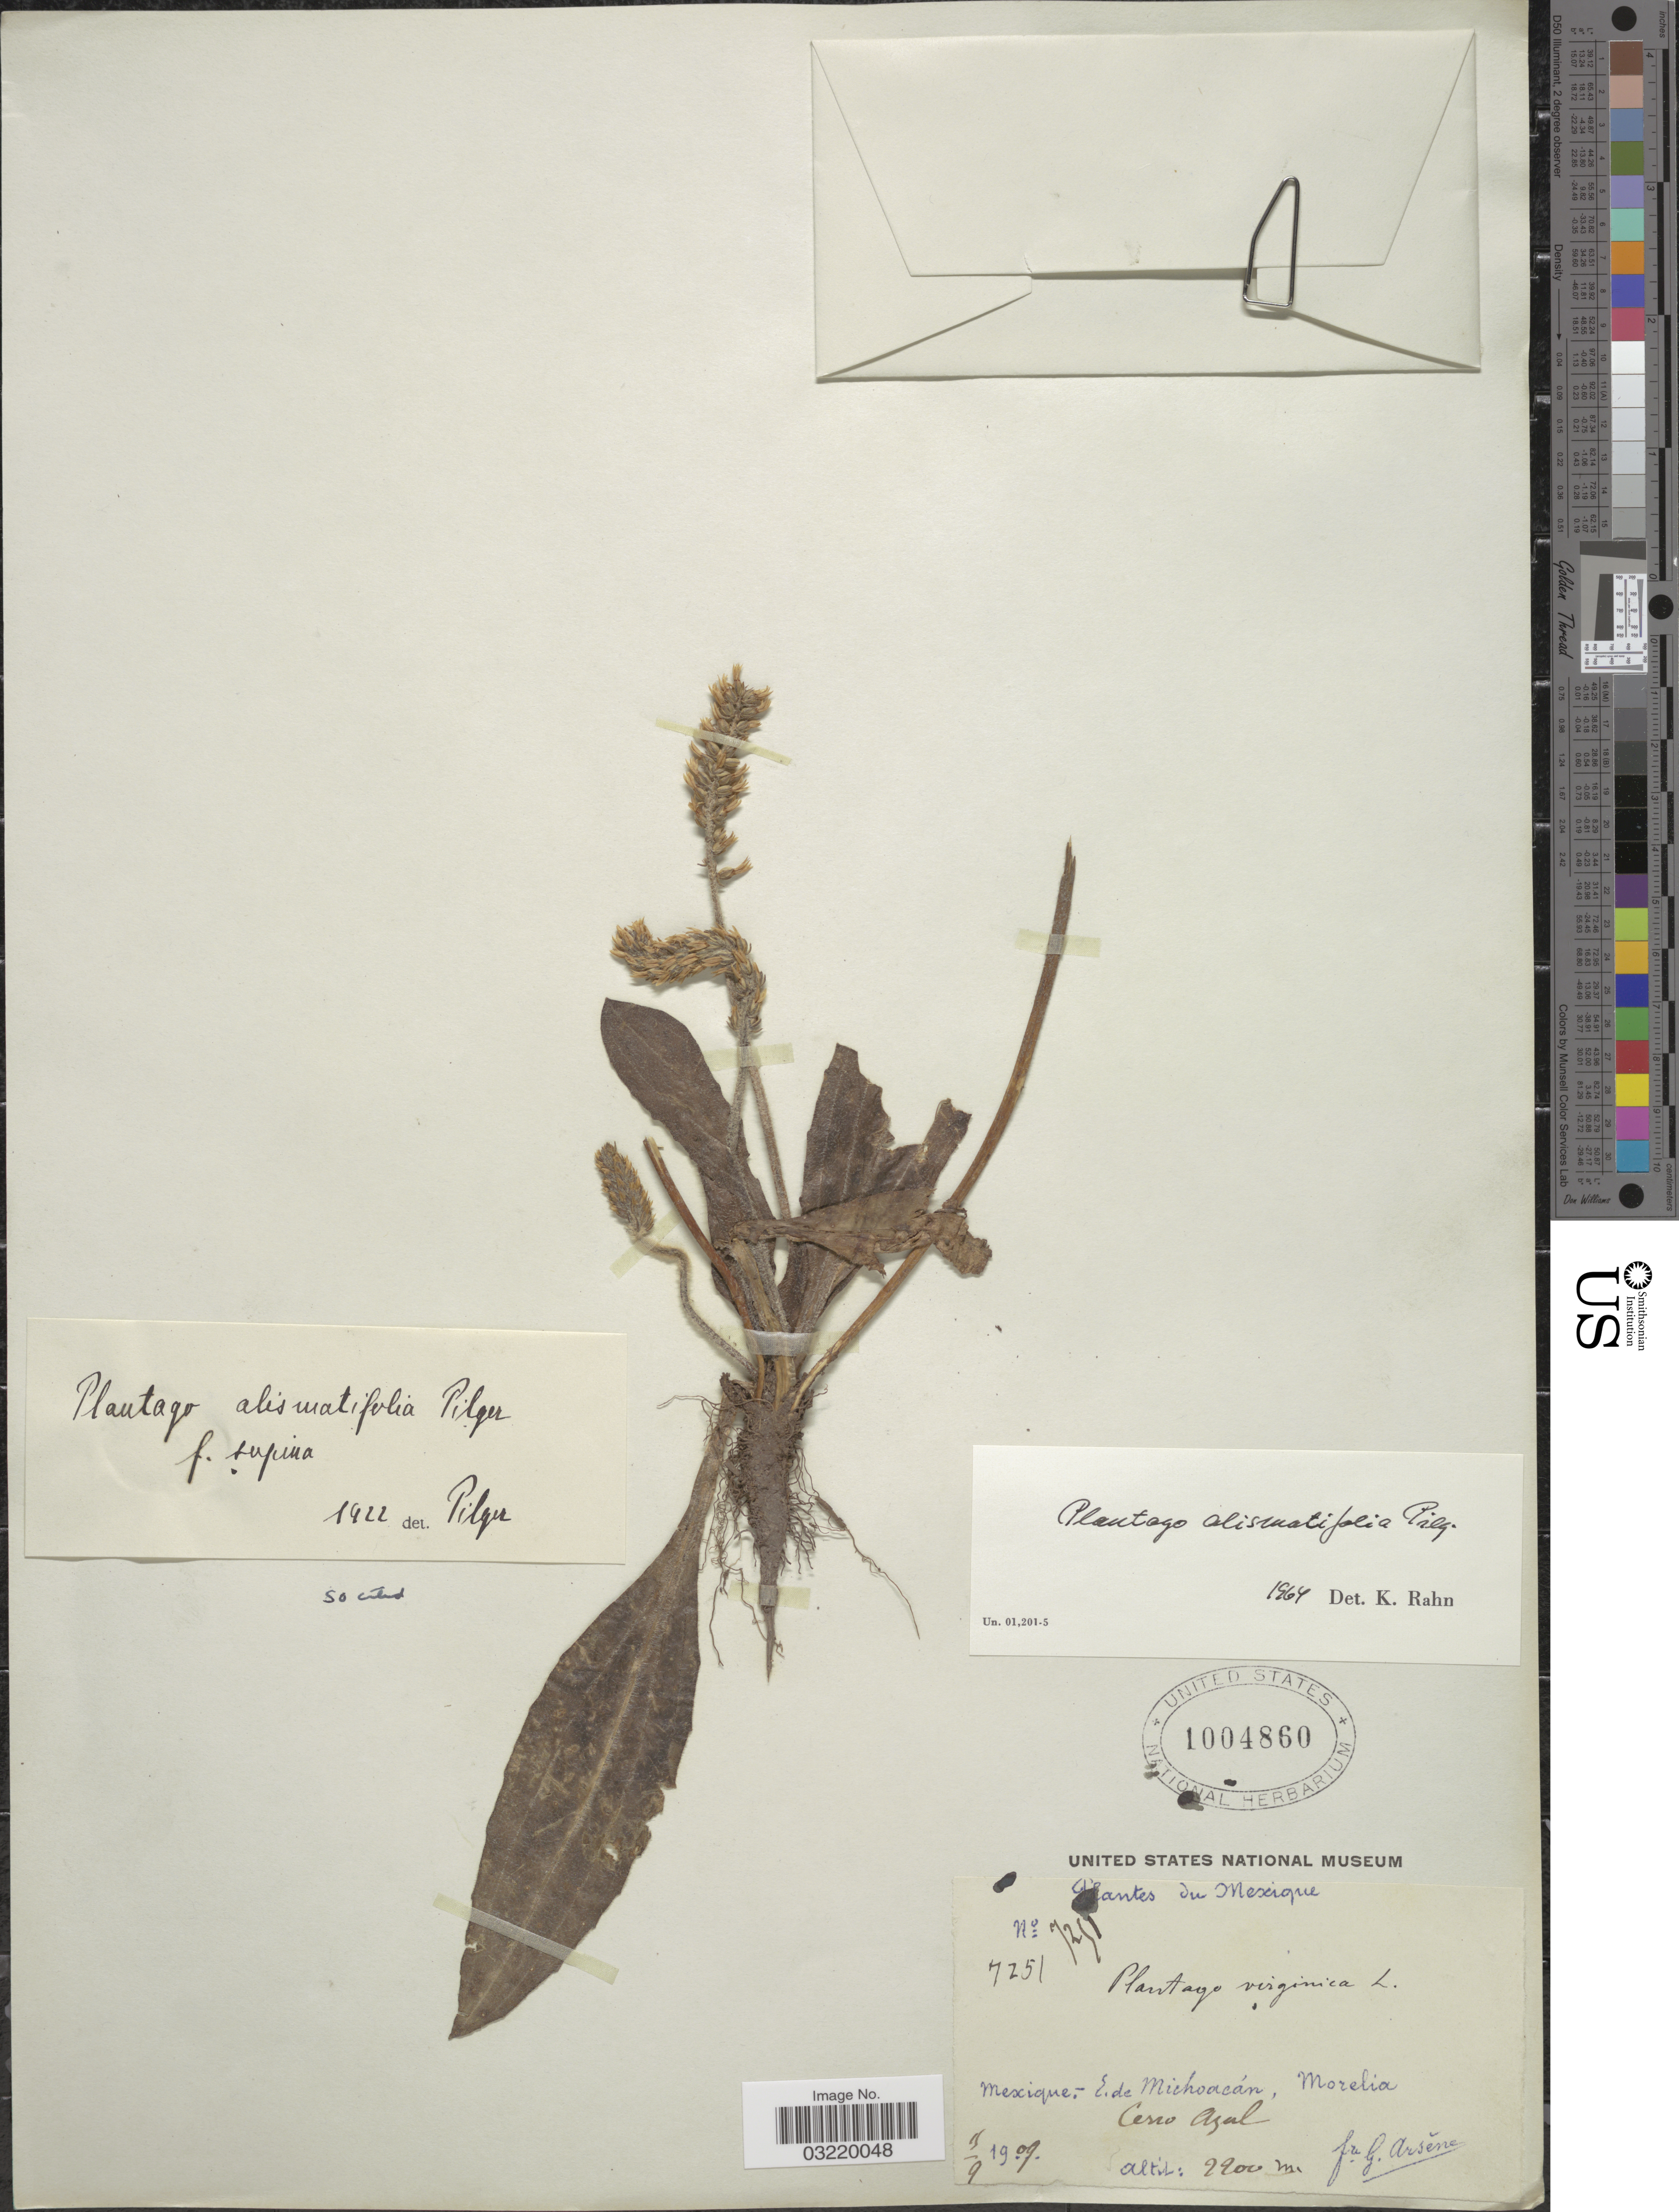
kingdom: Plantae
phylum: Tracheophyta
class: Magnoliopsida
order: Lamiales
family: Plantaginaceae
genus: Plantago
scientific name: Plantago alismatifolia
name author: Pilg.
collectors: Bro. G. Arsène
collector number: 7251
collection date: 1909-09-15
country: Mexico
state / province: Michoacán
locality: Mexique.- E. de Michoacán, Morelia. Cerro Azul.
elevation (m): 2200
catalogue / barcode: US 1004860